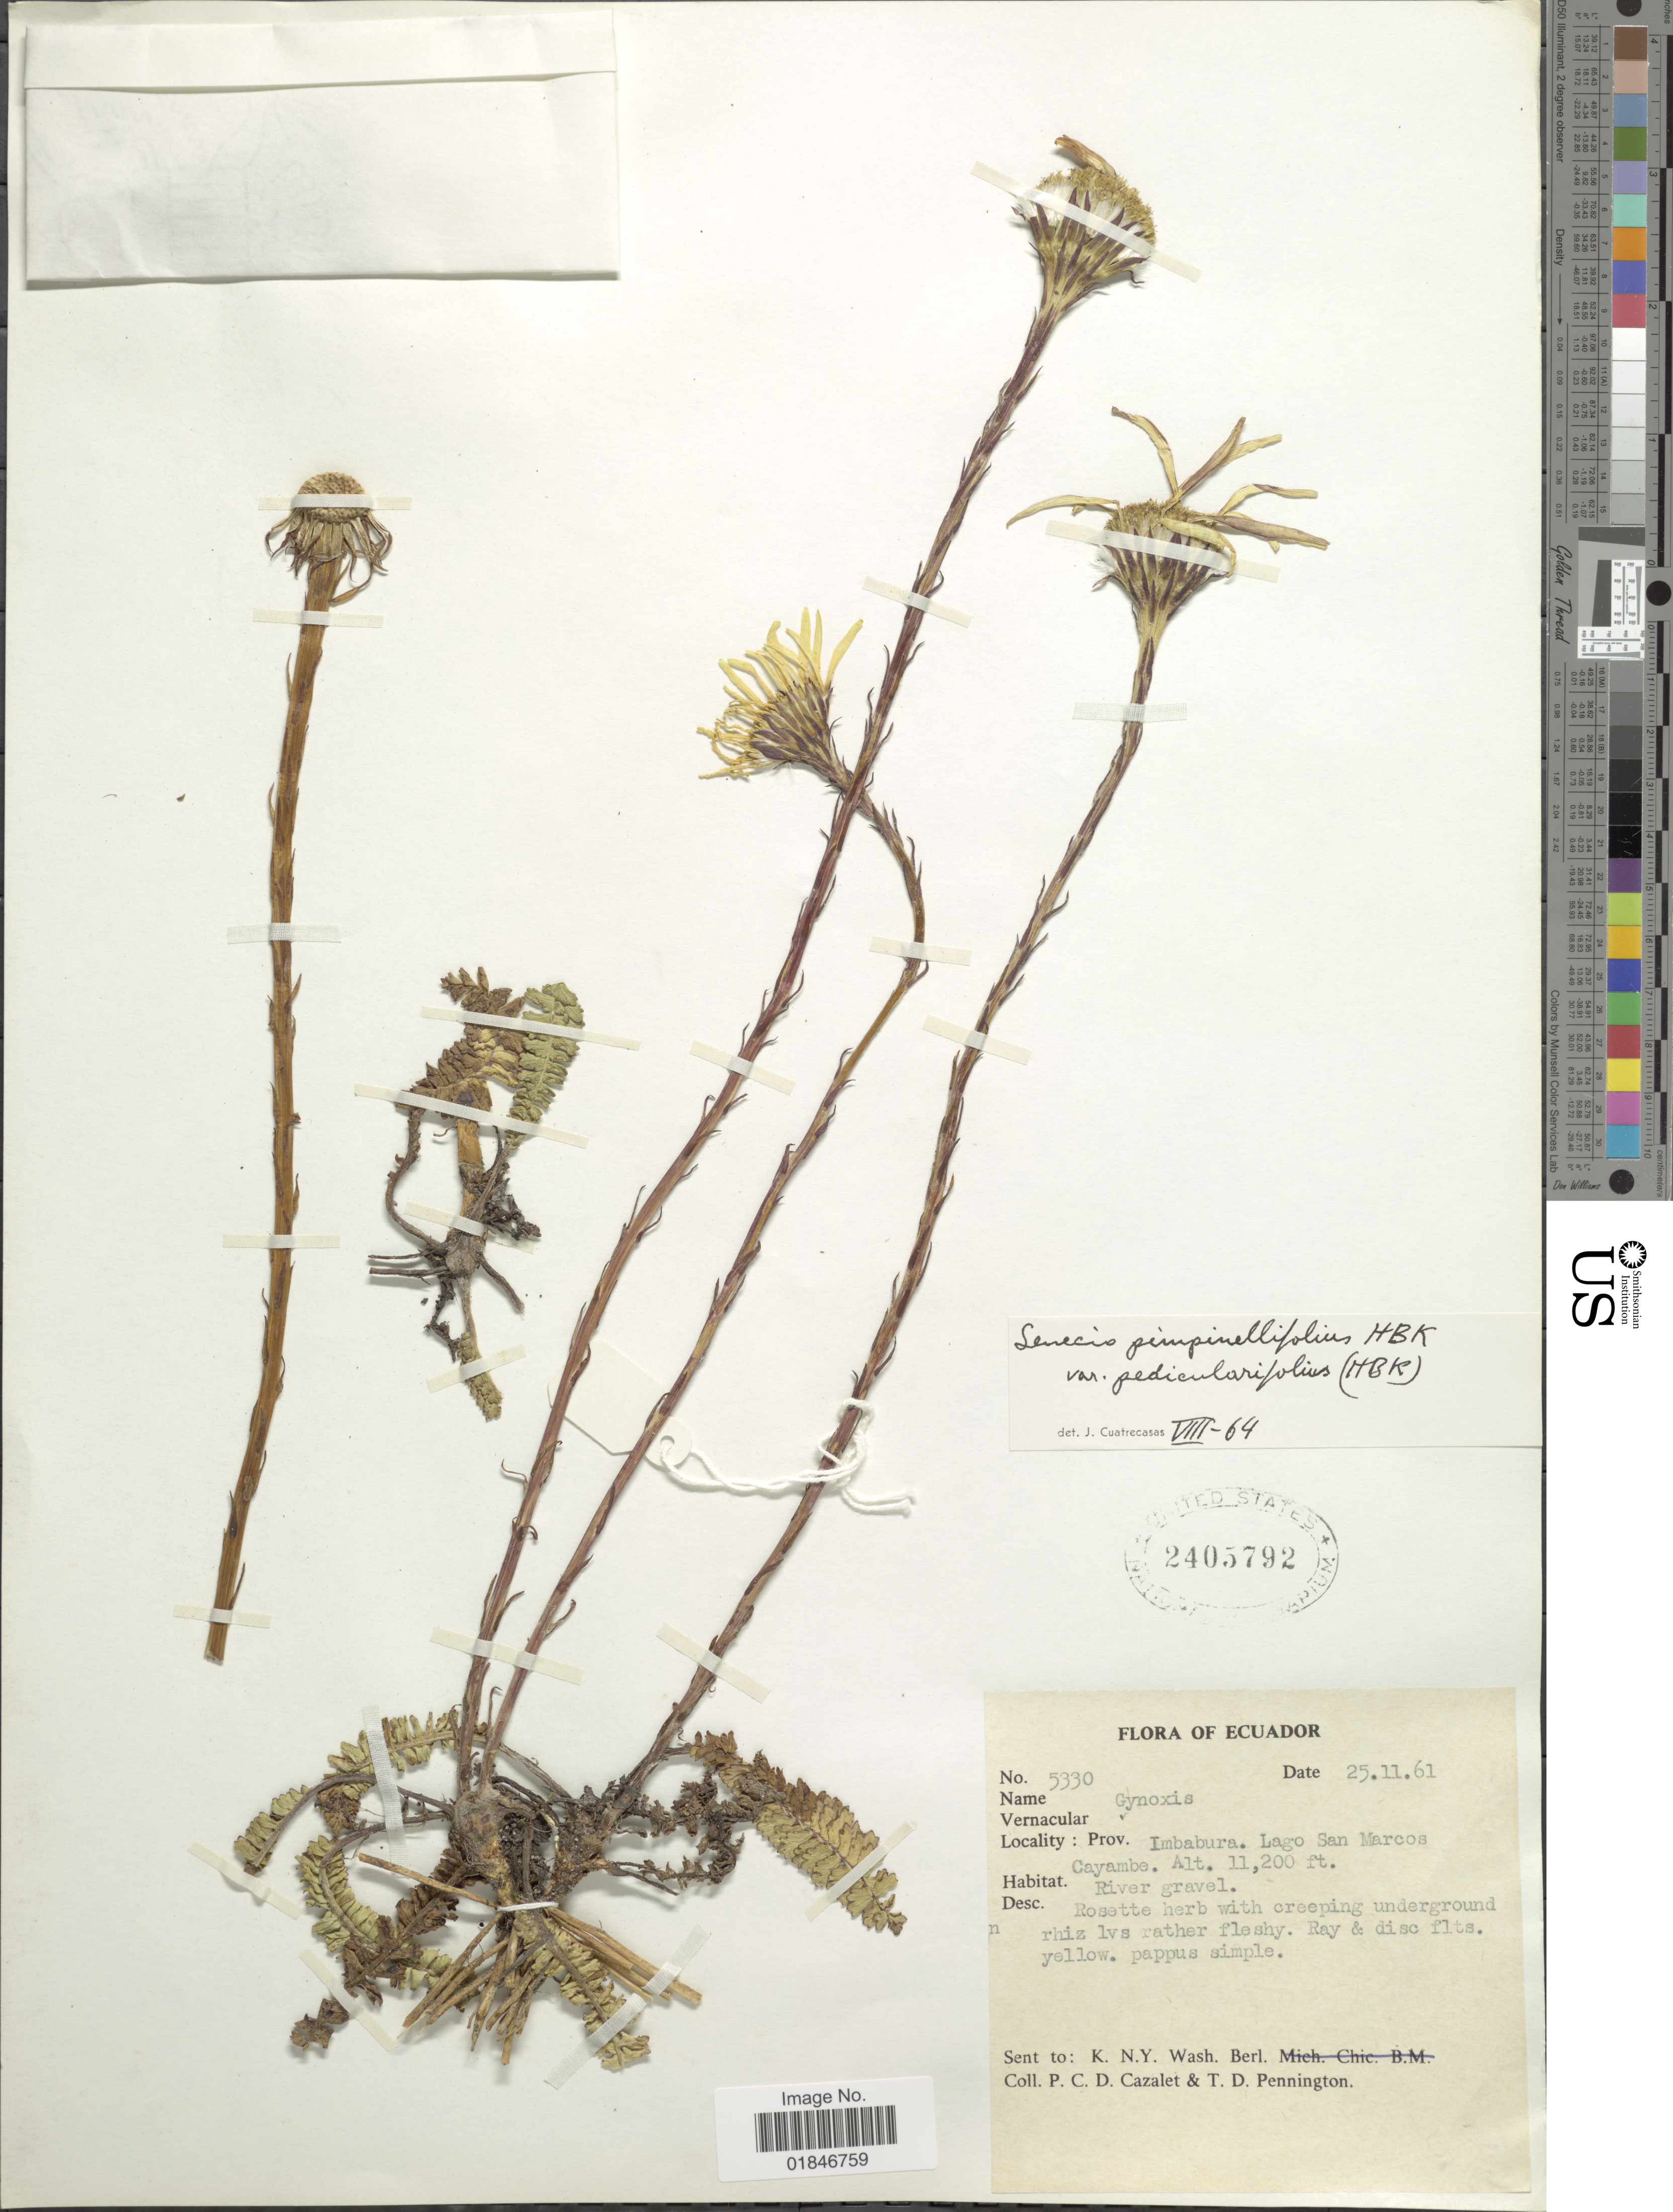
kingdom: Plantae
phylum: Tracheophyta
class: Magnoliopsida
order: Asterales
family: Asteraceae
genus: Dorobaea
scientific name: Dorobaea pimpinellifolia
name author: (Kunth) B. Nord.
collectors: P. C. D. Cazalet & T. D. Pennington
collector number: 5330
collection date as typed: Transcribed d/m/y: 25/11/61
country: Ecuador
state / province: Imbabura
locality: Lago San Marcos Cayambe.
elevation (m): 3414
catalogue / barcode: US 2405792